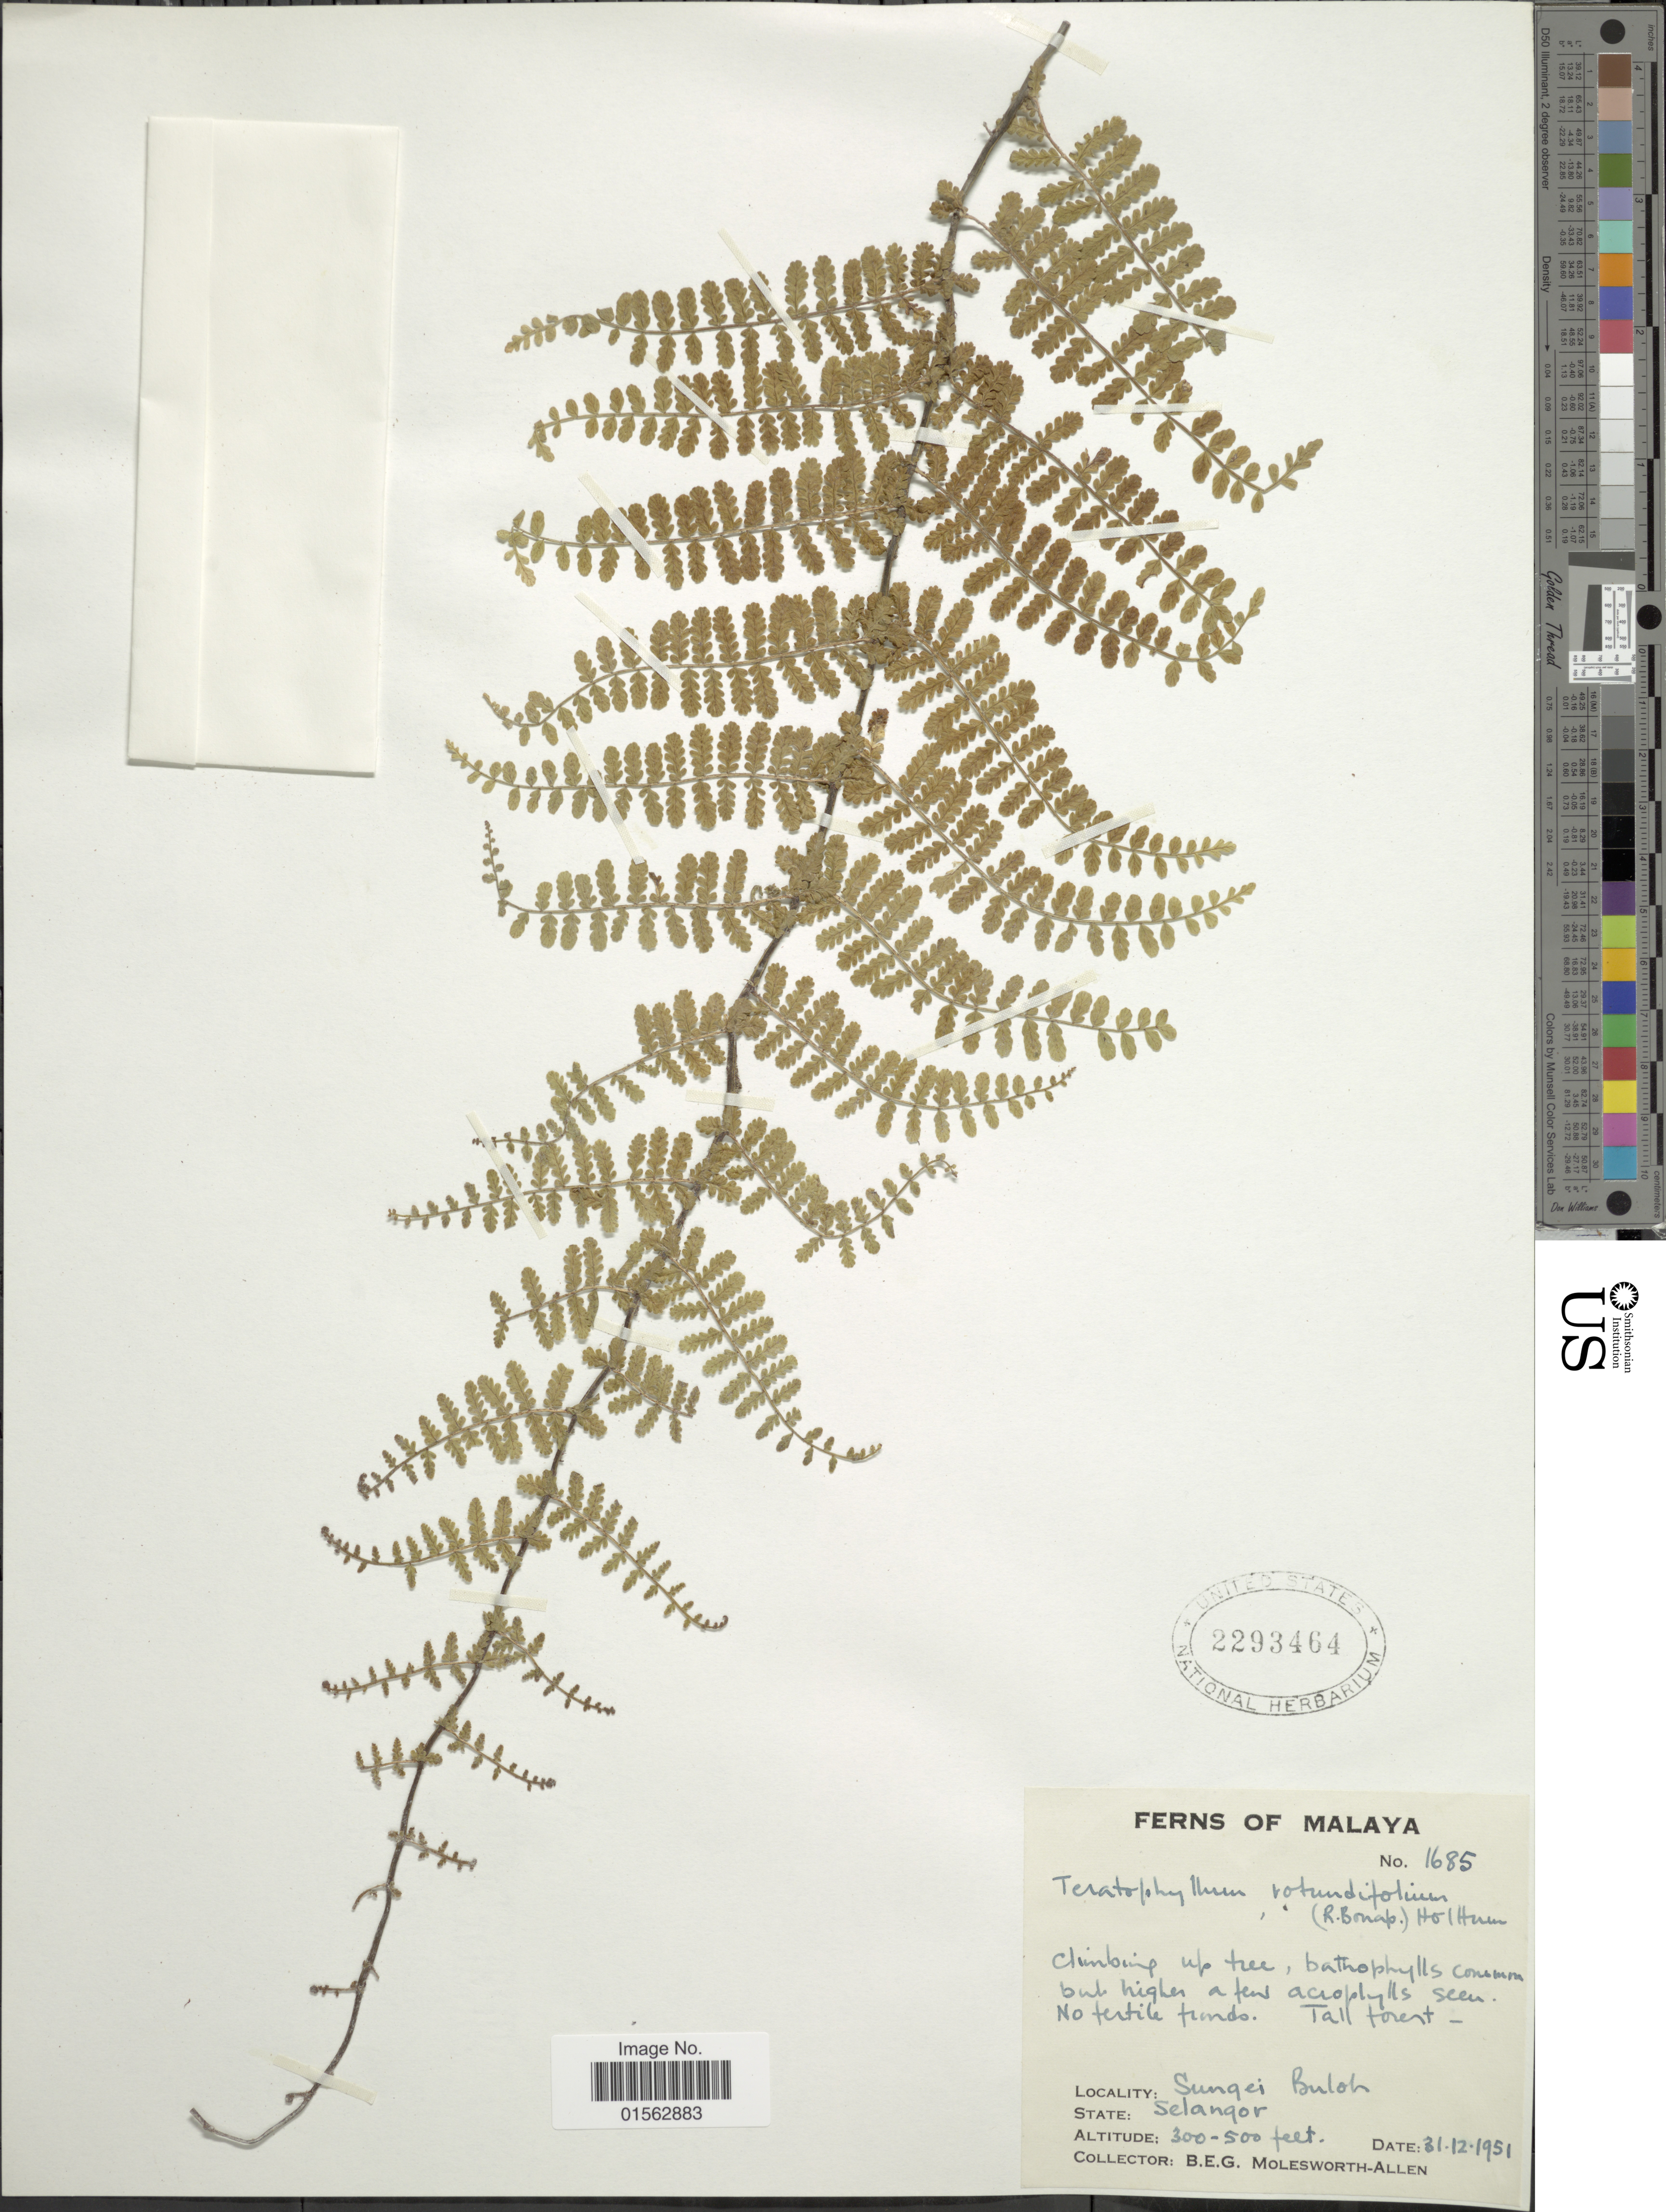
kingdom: Plantae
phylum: Tracheophyta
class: Polypodiopsida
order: Polypodiales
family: Dryopteridaceae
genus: Teratophyllum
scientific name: Teratophyllum rotundifoliatum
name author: (Bonap.) Holttum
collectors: B. E. G. Molesworth-Allen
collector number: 1685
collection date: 1953-12-31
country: Malaysia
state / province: Selangor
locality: Malaya, Tall forest, Sungei Buloh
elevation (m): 91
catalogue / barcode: US 2293464